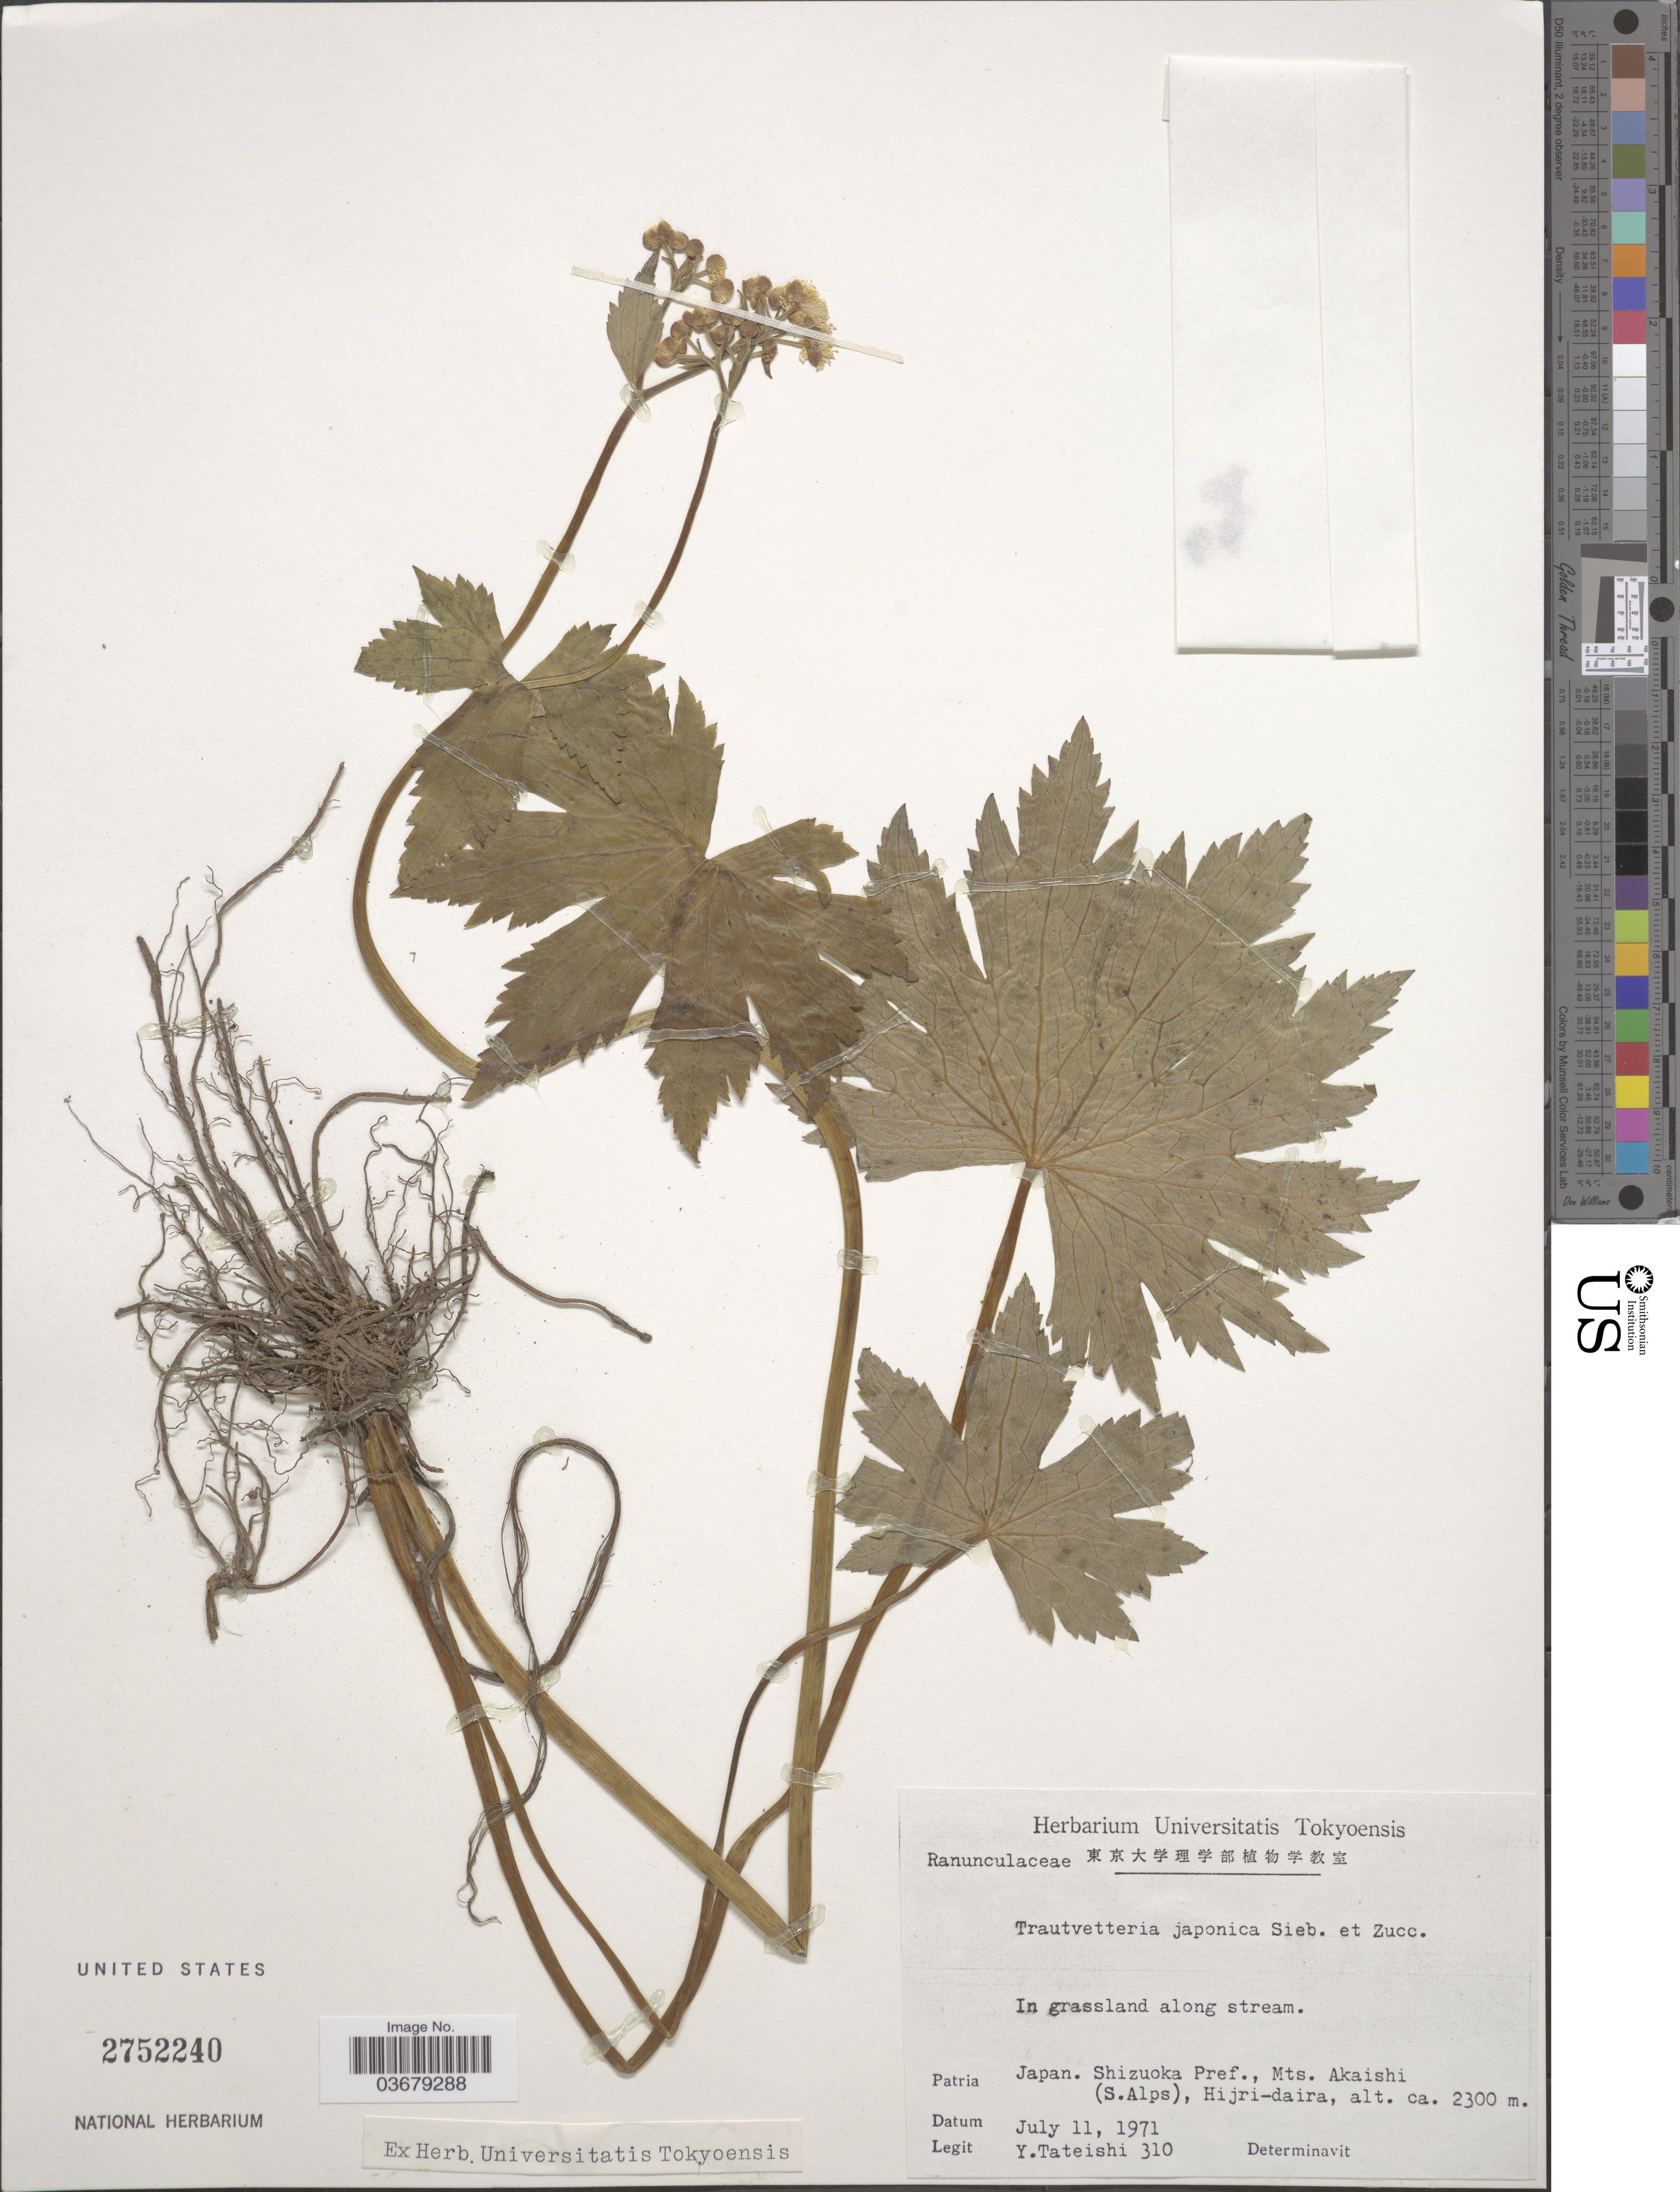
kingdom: Plantae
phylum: Tracheophyta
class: Magnoliopsida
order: Ranunculales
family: Ranunculaceae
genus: Trautvetteria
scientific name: Trautvetteria japonica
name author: Siebold & Zucc.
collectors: Y. Tateishi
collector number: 310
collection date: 1971-07-11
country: Japan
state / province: Sizuoka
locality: Shizuoka Pref., Mts. Akaishi (S. Alps), Hijri-daira.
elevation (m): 2300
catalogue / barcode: US 2752240